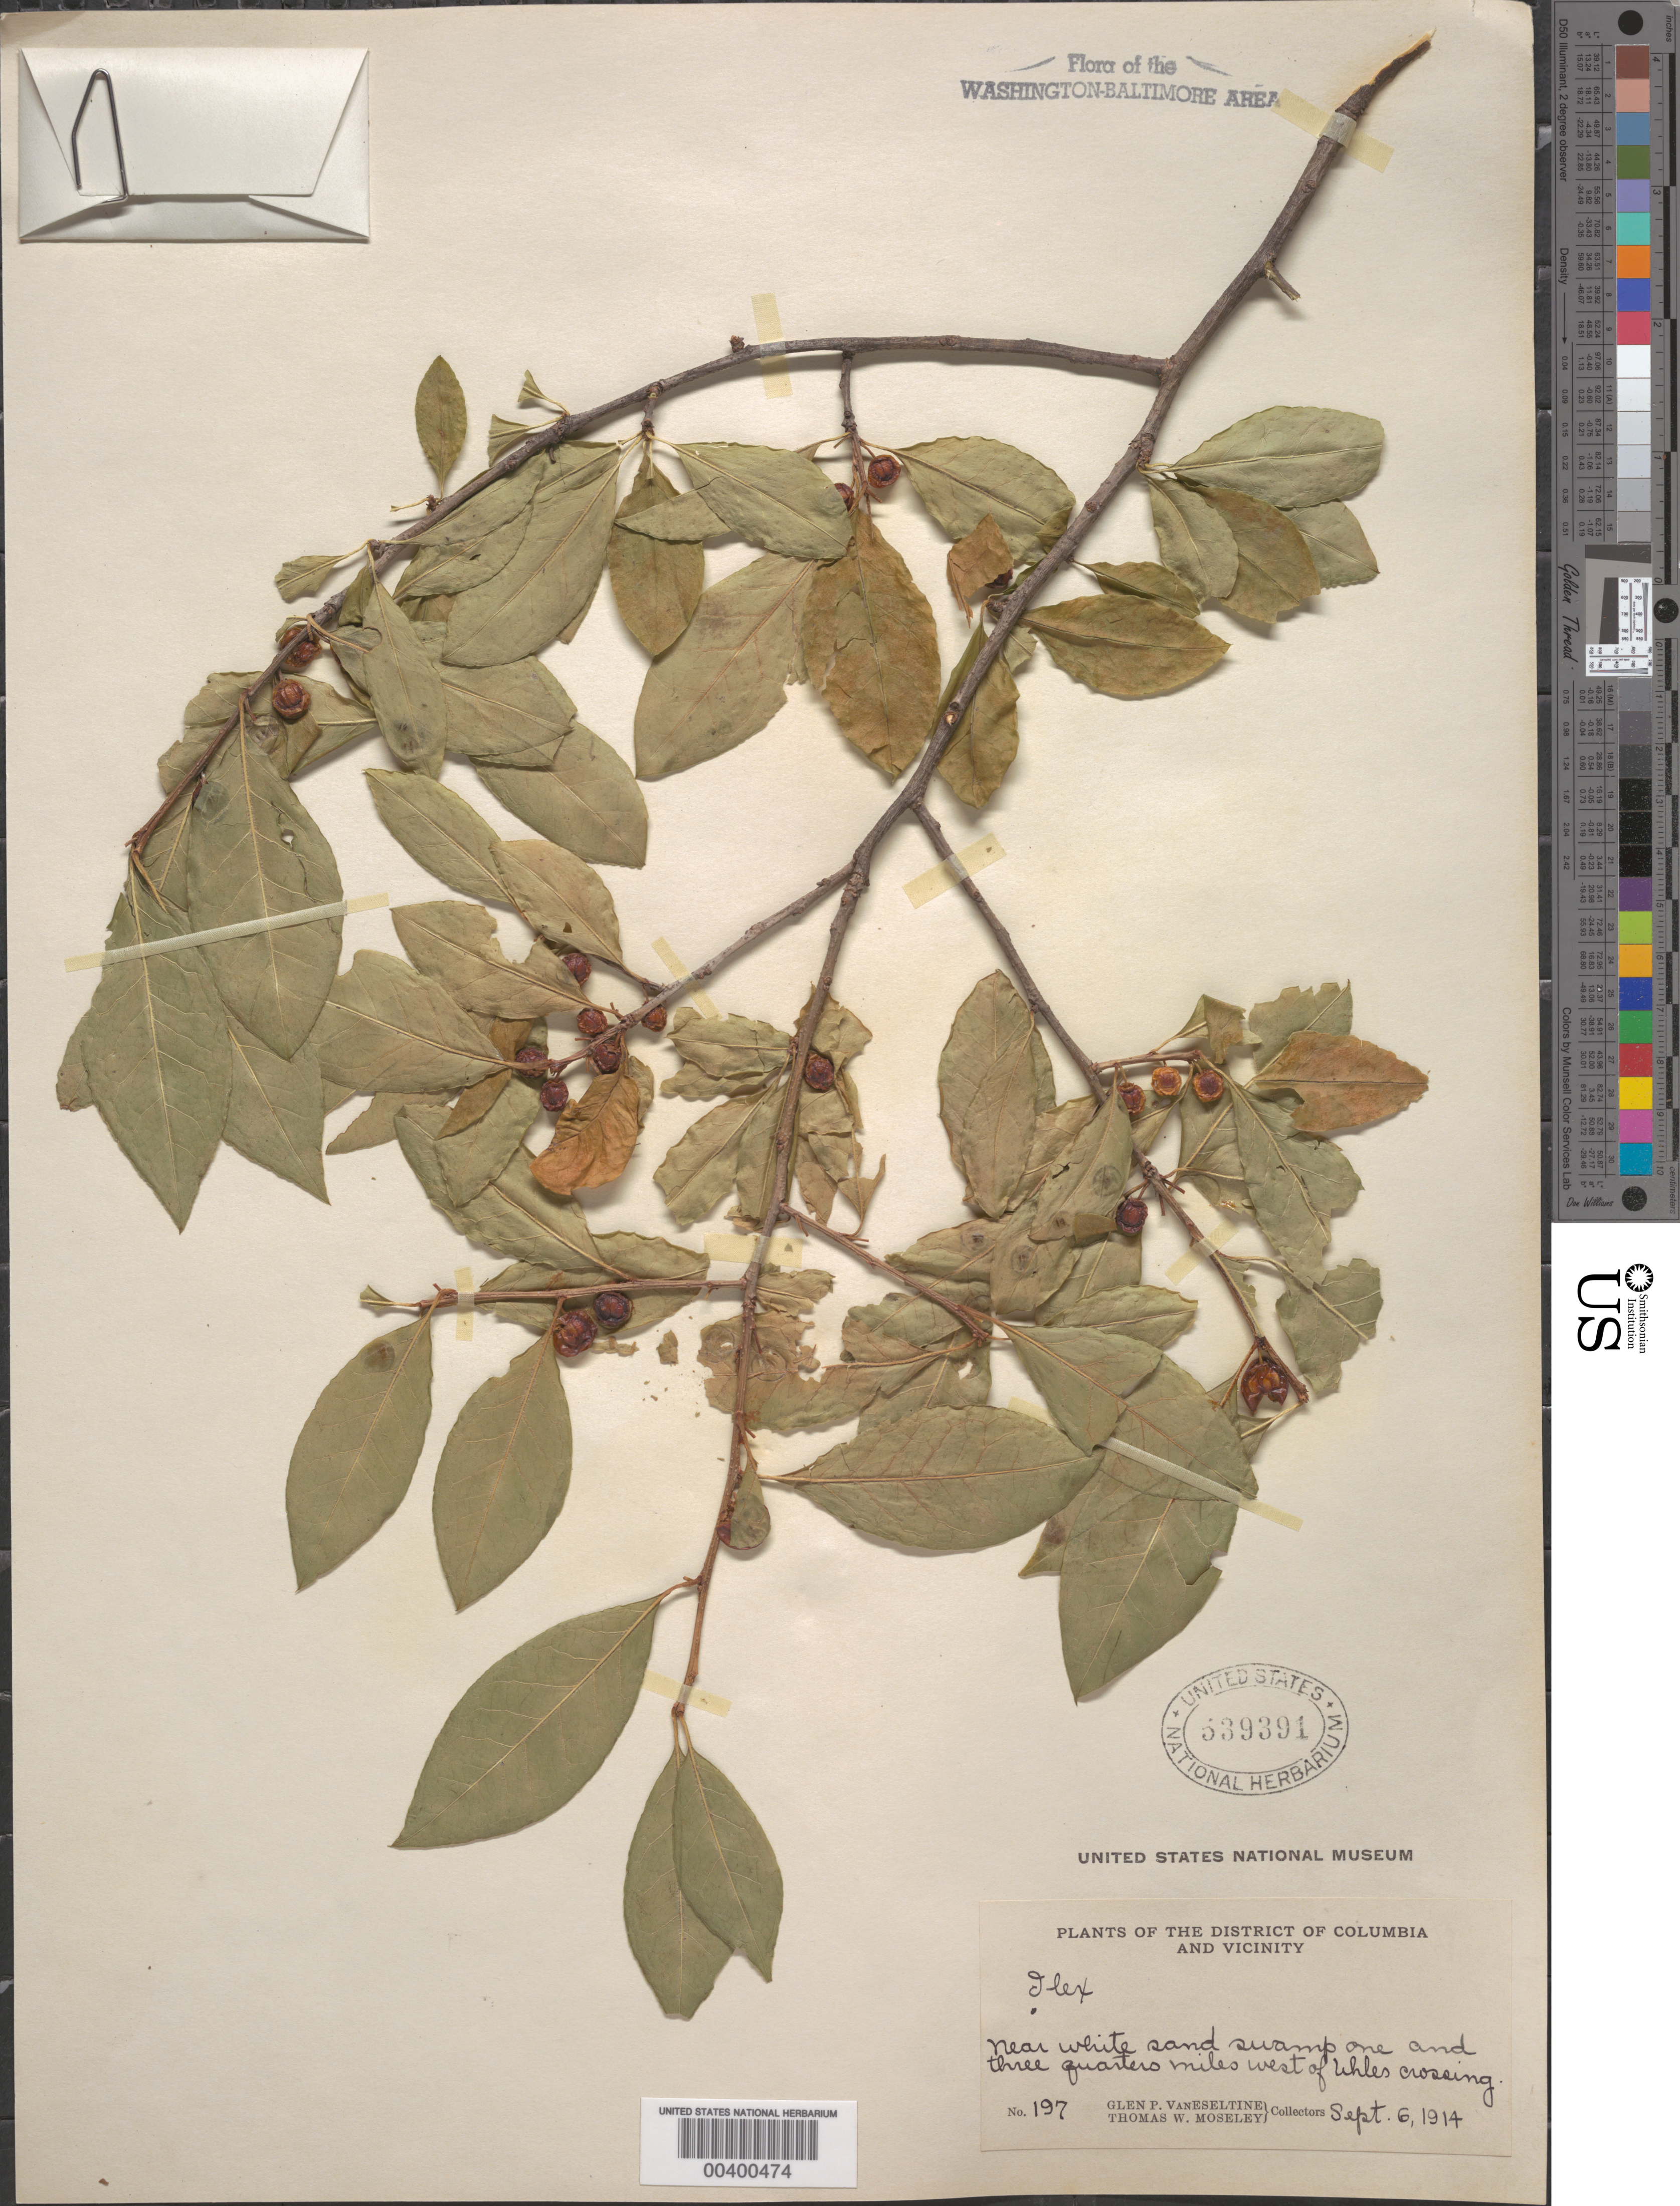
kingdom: Plantae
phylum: Tracheophyta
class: Magnoliopsida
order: Aquifoliales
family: Aquifoliaceae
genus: Ilex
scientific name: Ilex laevigata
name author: (Pursh) A. Gray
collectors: G. P. Van Eseltine & T. Moseley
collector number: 197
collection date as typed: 06 Sep 1914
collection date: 1914-09-06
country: United States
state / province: District of Columbia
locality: White Sand Swamp, west of Uhles Crossing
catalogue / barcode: US 539391